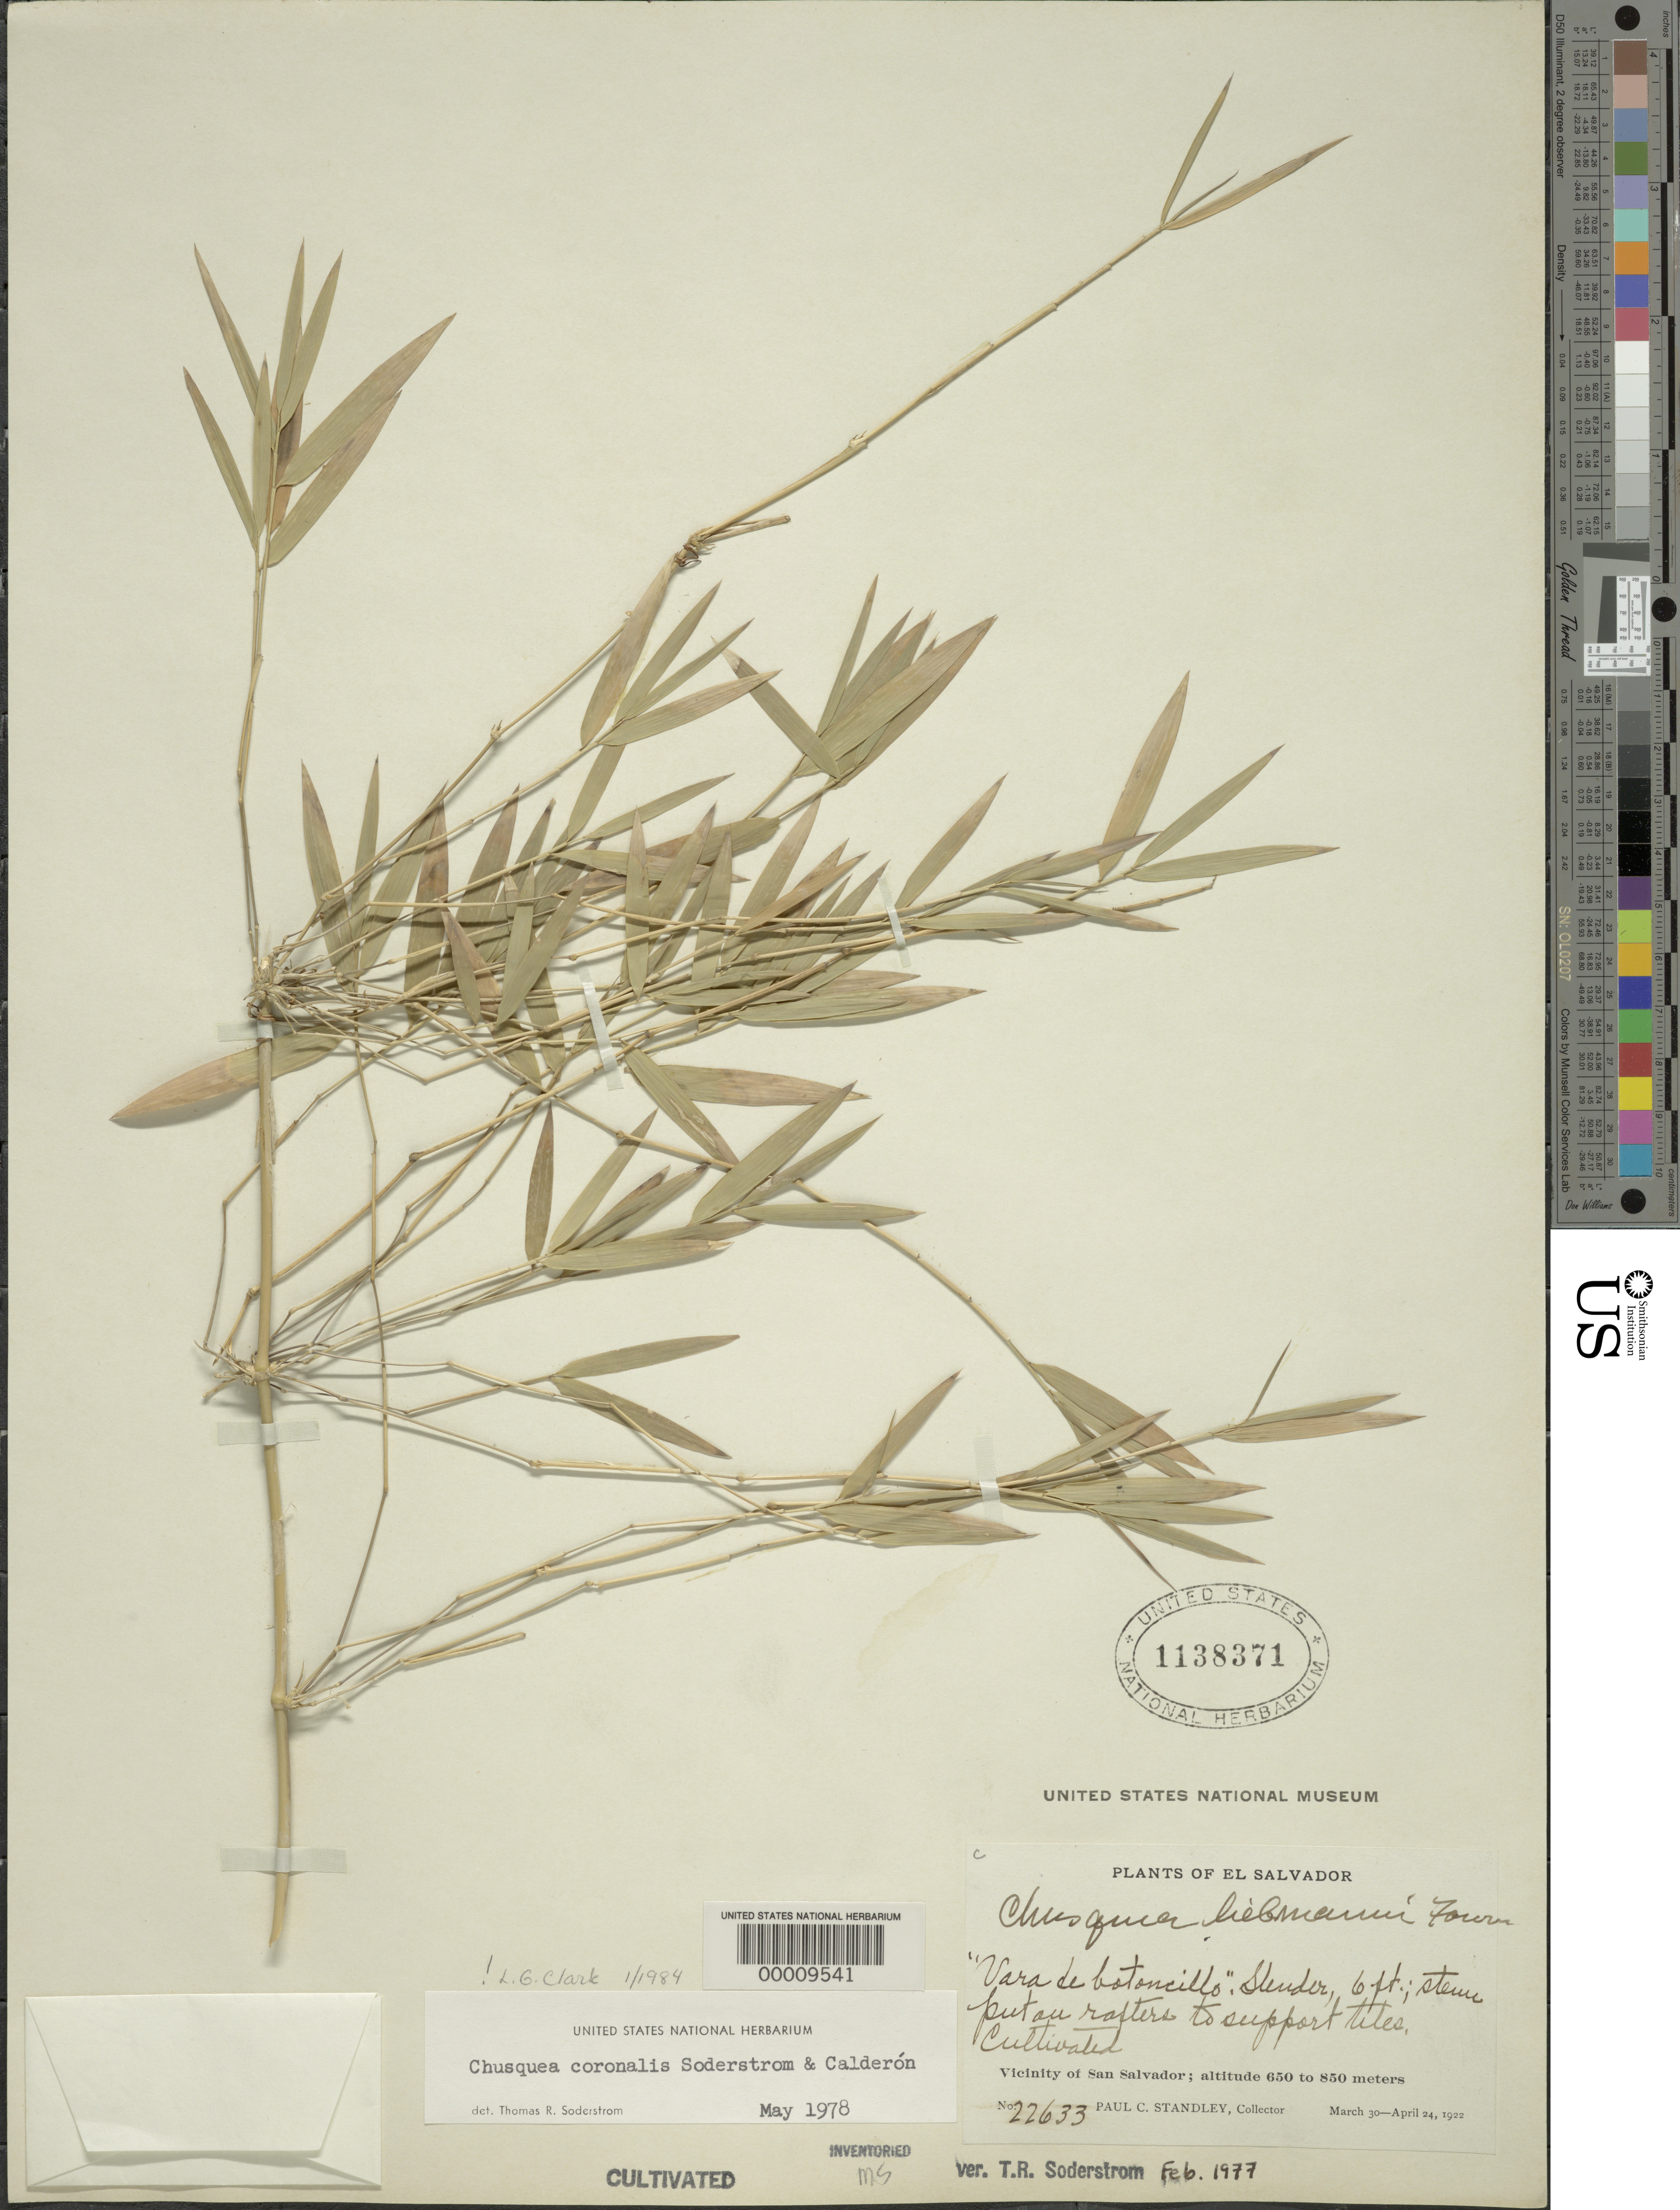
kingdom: Plantae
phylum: Tracheophyta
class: Liliopsida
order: Poales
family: Poaceae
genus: Chusquea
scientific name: Chusquea coronalis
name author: Soderstr. & C. E. Calderón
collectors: P. C. Standley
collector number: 22633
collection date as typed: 30 Mar 1922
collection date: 1922-03-30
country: El Salvador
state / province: San Salvador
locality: San salvador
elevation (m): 650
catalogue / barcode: US 1138371